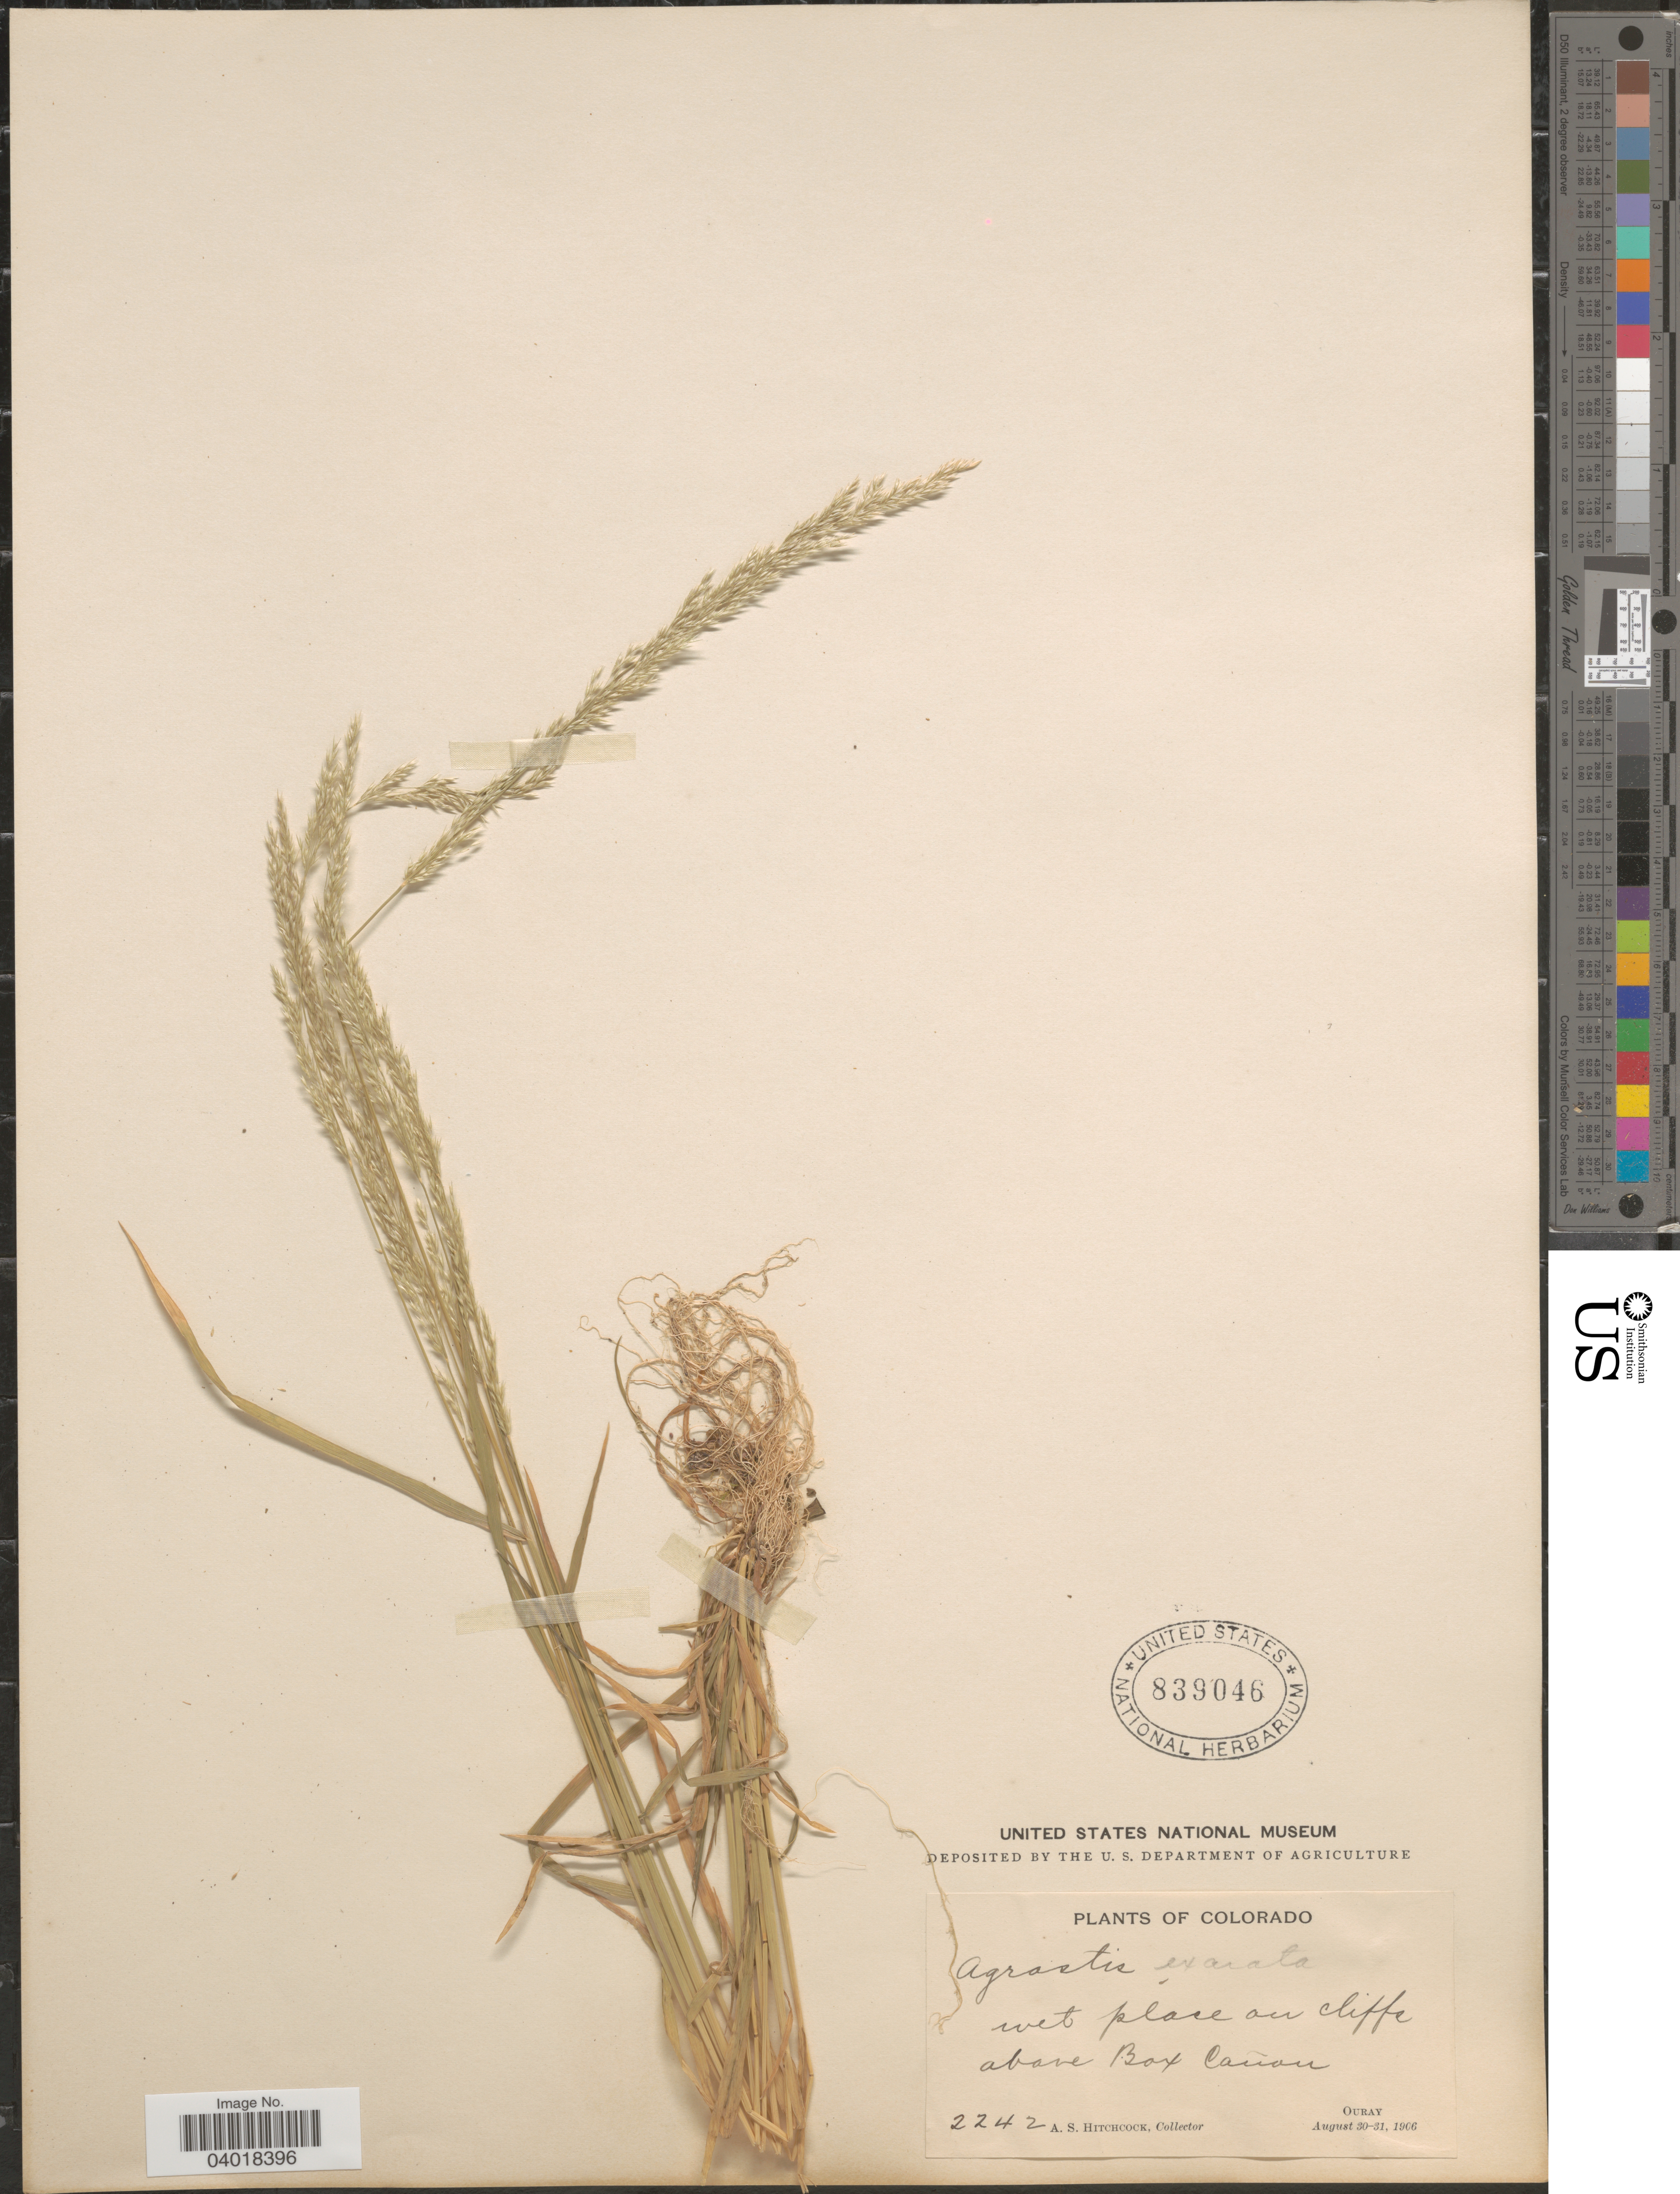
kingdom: Plantae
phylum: Tracheophyta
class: Liliopsida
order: Poales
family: Poaceae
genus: Agrostis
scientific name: Agrostis exarata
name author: Trin.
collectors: A. S. Hitchcock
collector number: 2242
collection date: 1906-08-30/1906-08-31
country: United States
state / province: Colorado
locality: Above Box Cañon. Ouray.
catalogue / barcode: US 839046